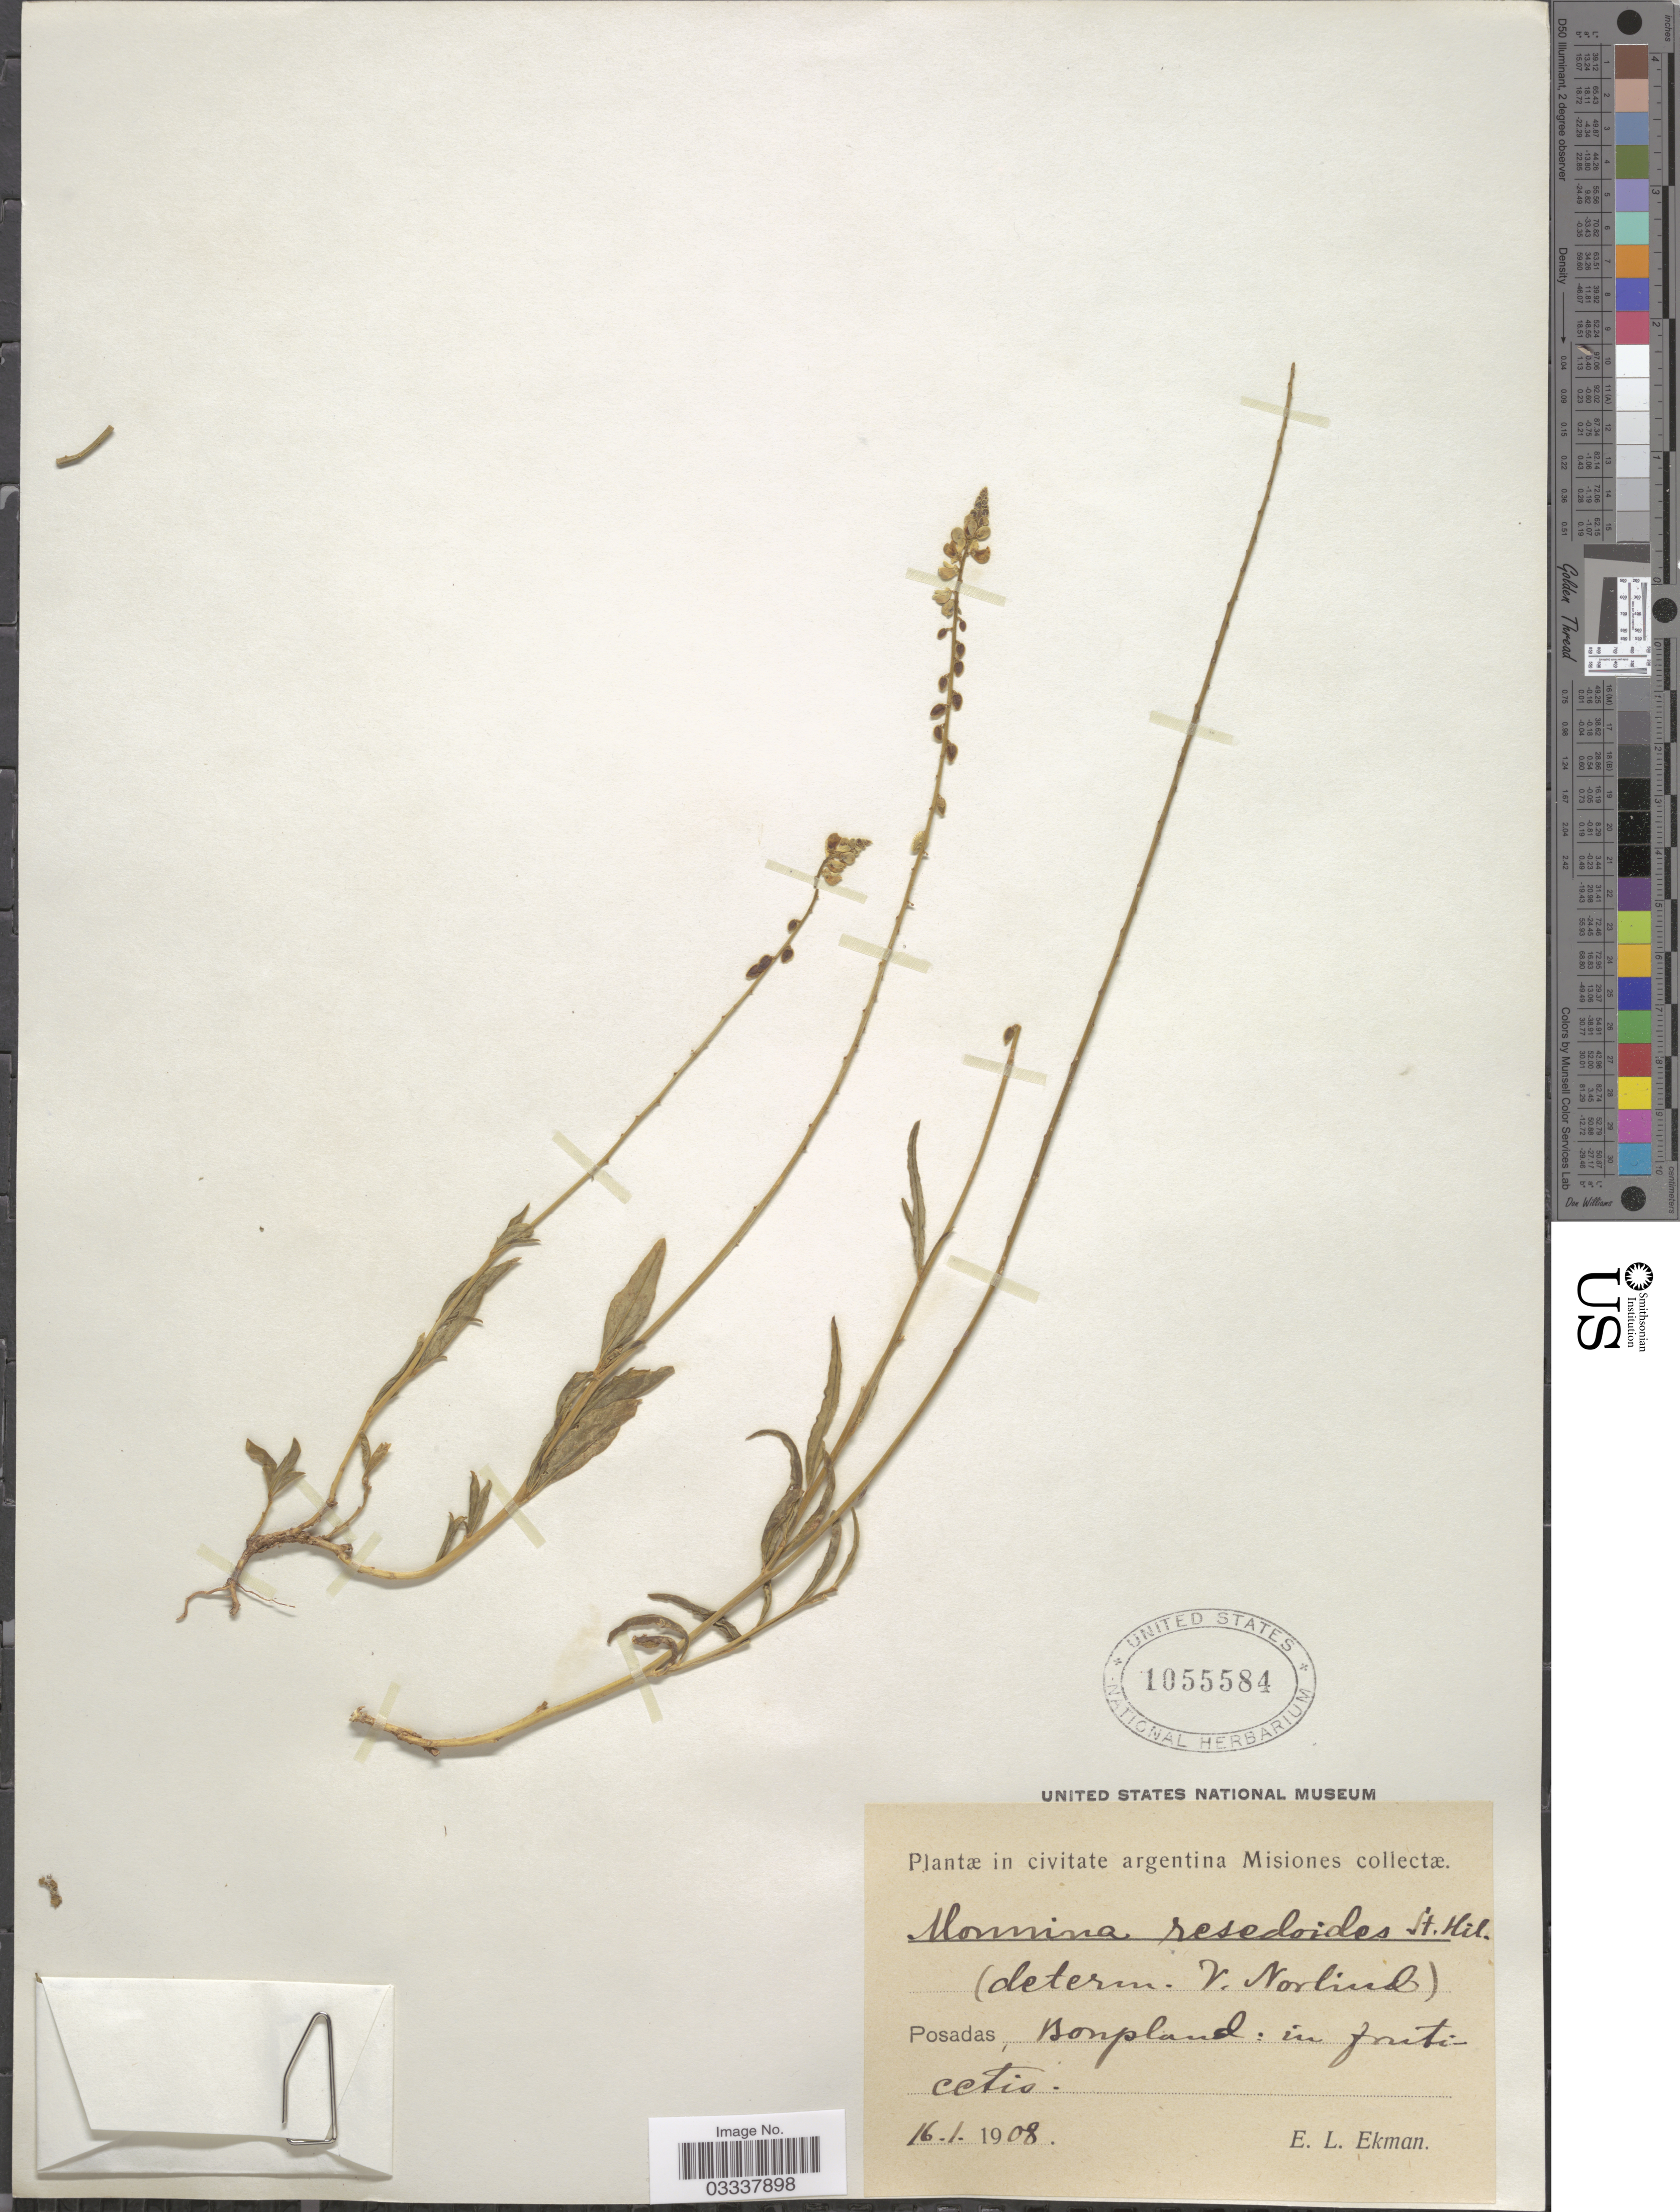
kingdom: Plantae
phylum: Tracheophyta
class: Magnoliopsida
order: Fabales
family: Polygalaceae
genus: Monnina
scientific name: Monnina resedoides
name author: A. St.-Hil.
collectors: E. L. Ekman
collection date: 1908-01-16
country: Argentina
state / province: Misiones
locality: Posadas, Bonpland.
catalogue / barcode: US 1055584